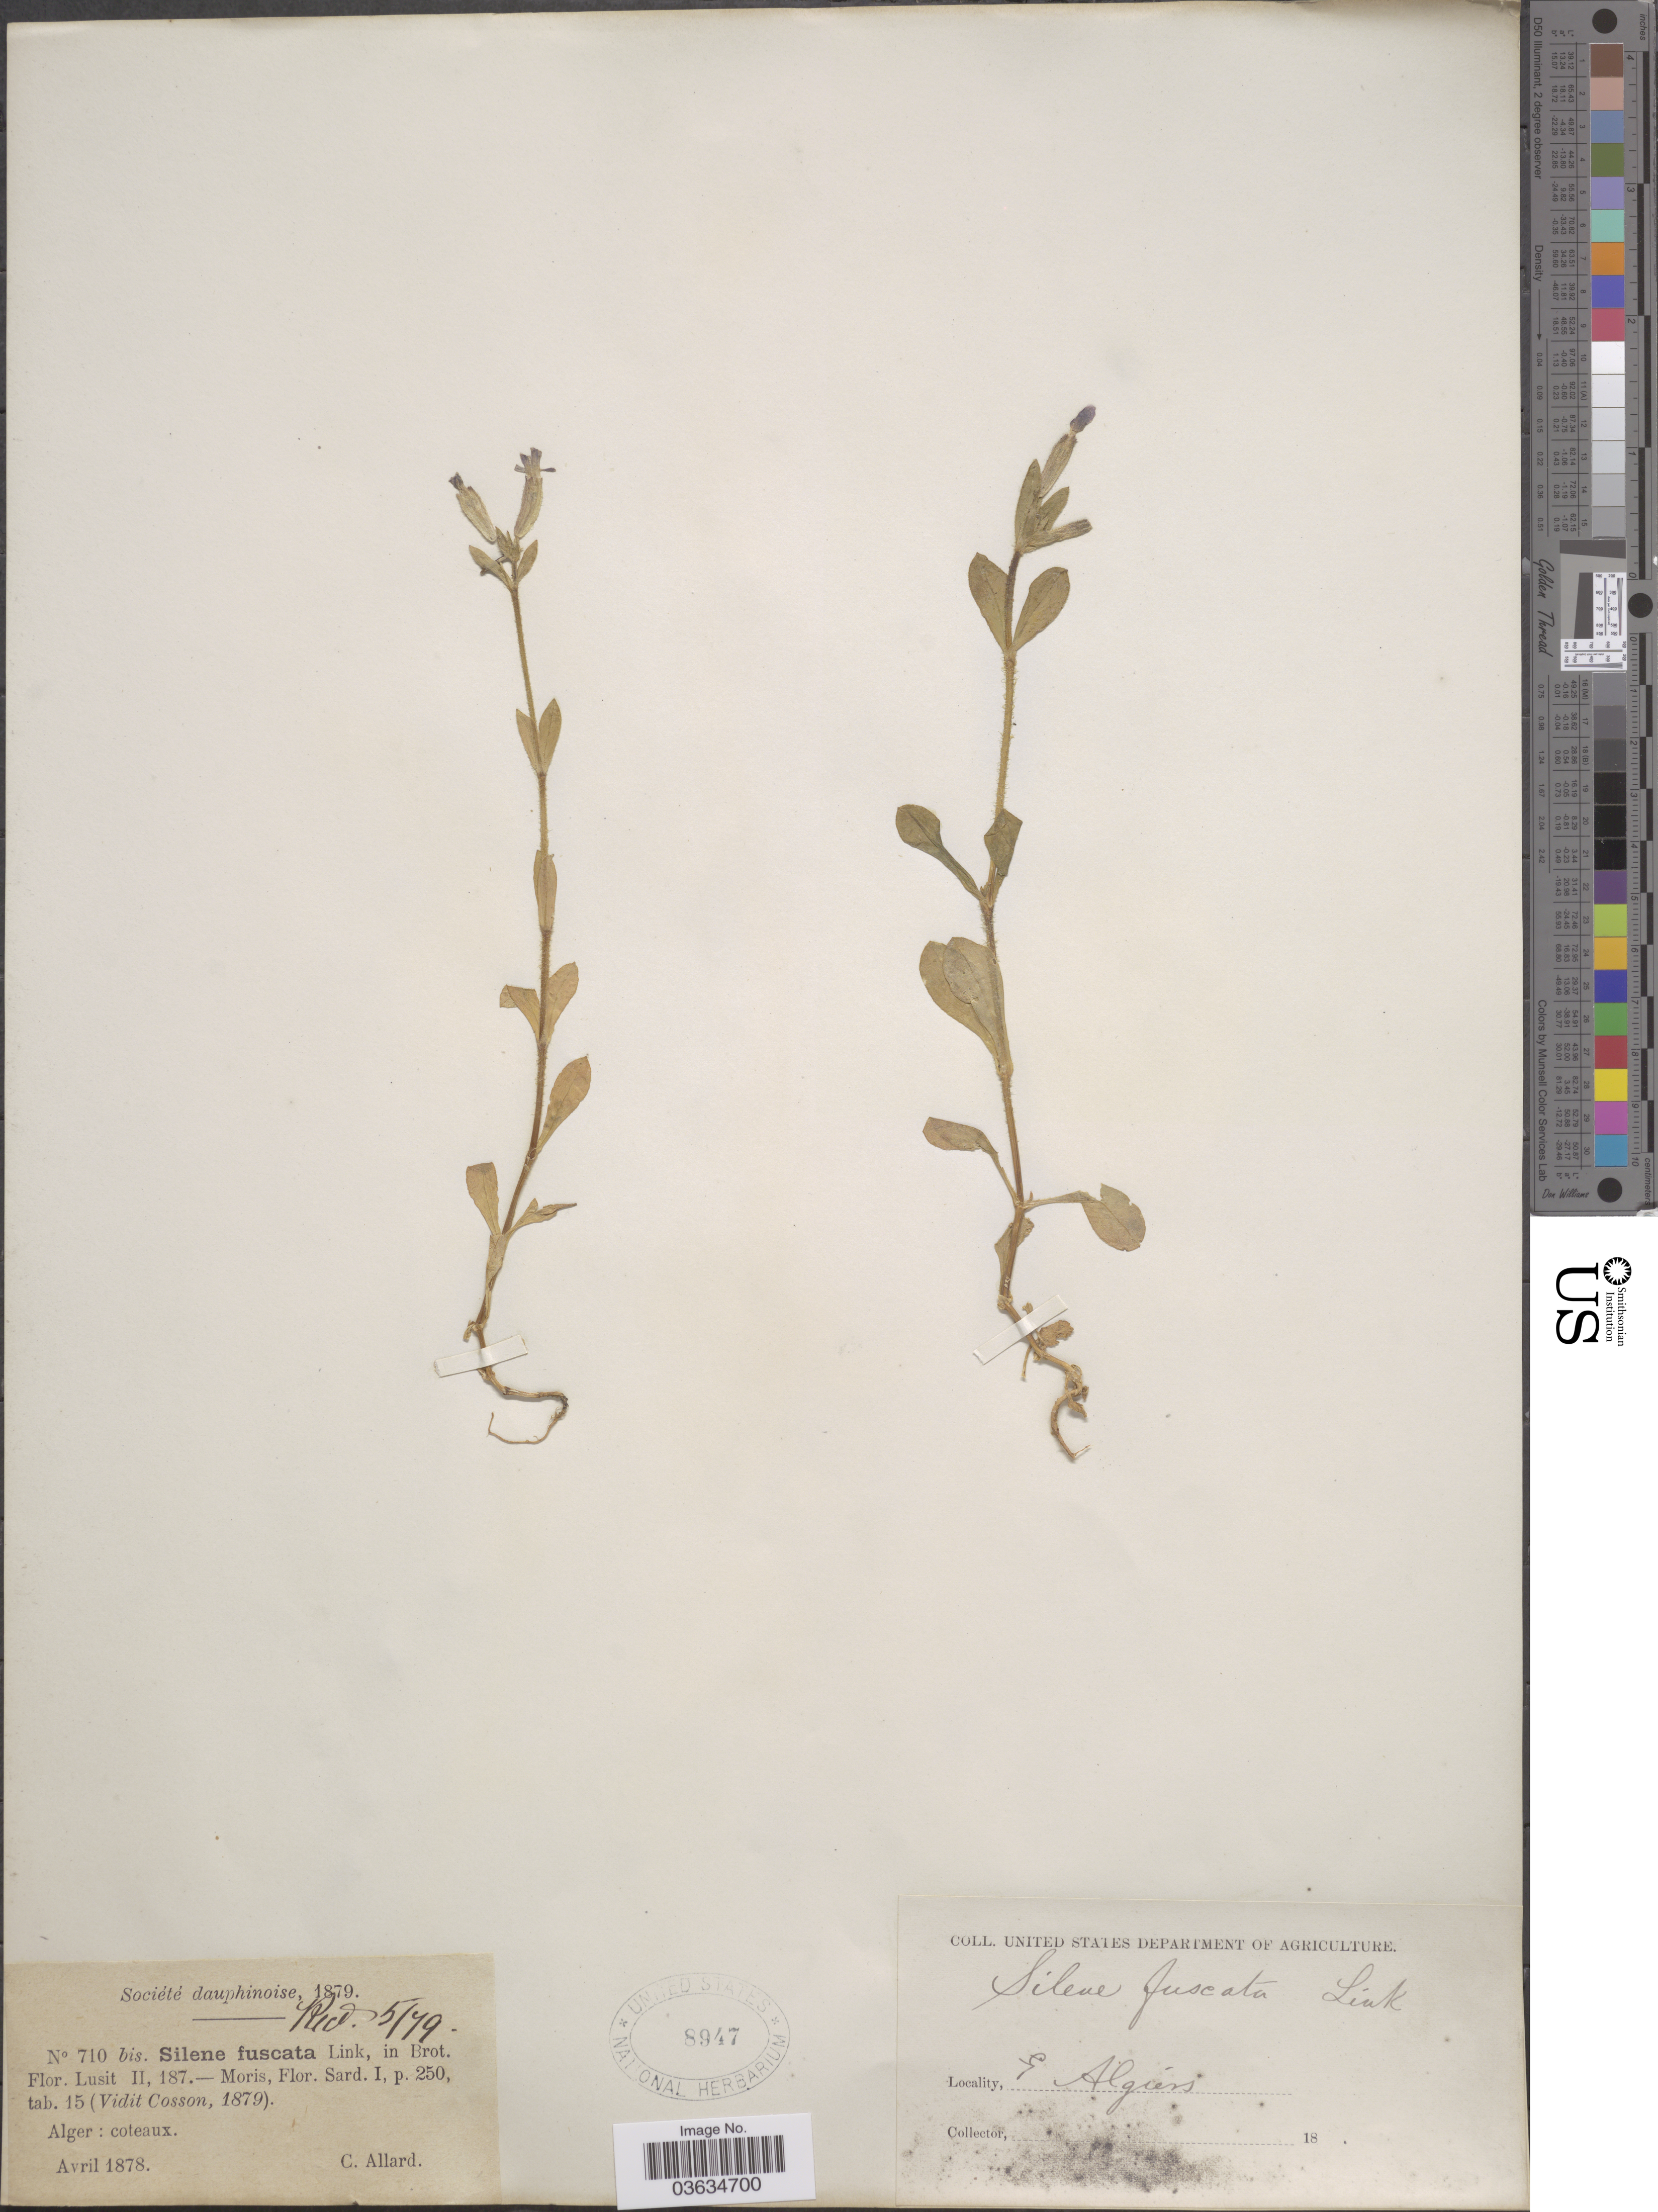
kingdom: Plantae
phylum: Tracheophyta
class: Magnoliopsida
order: Caryophyllales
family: Caryophyllaceae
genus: Silene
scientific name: Silene fuscata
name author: Link ex Brot.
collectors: C. Allard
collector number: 710 bis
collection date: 1878-04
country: Algeria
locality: Alger: coteaux. E Algiers.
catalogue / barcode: US 8947